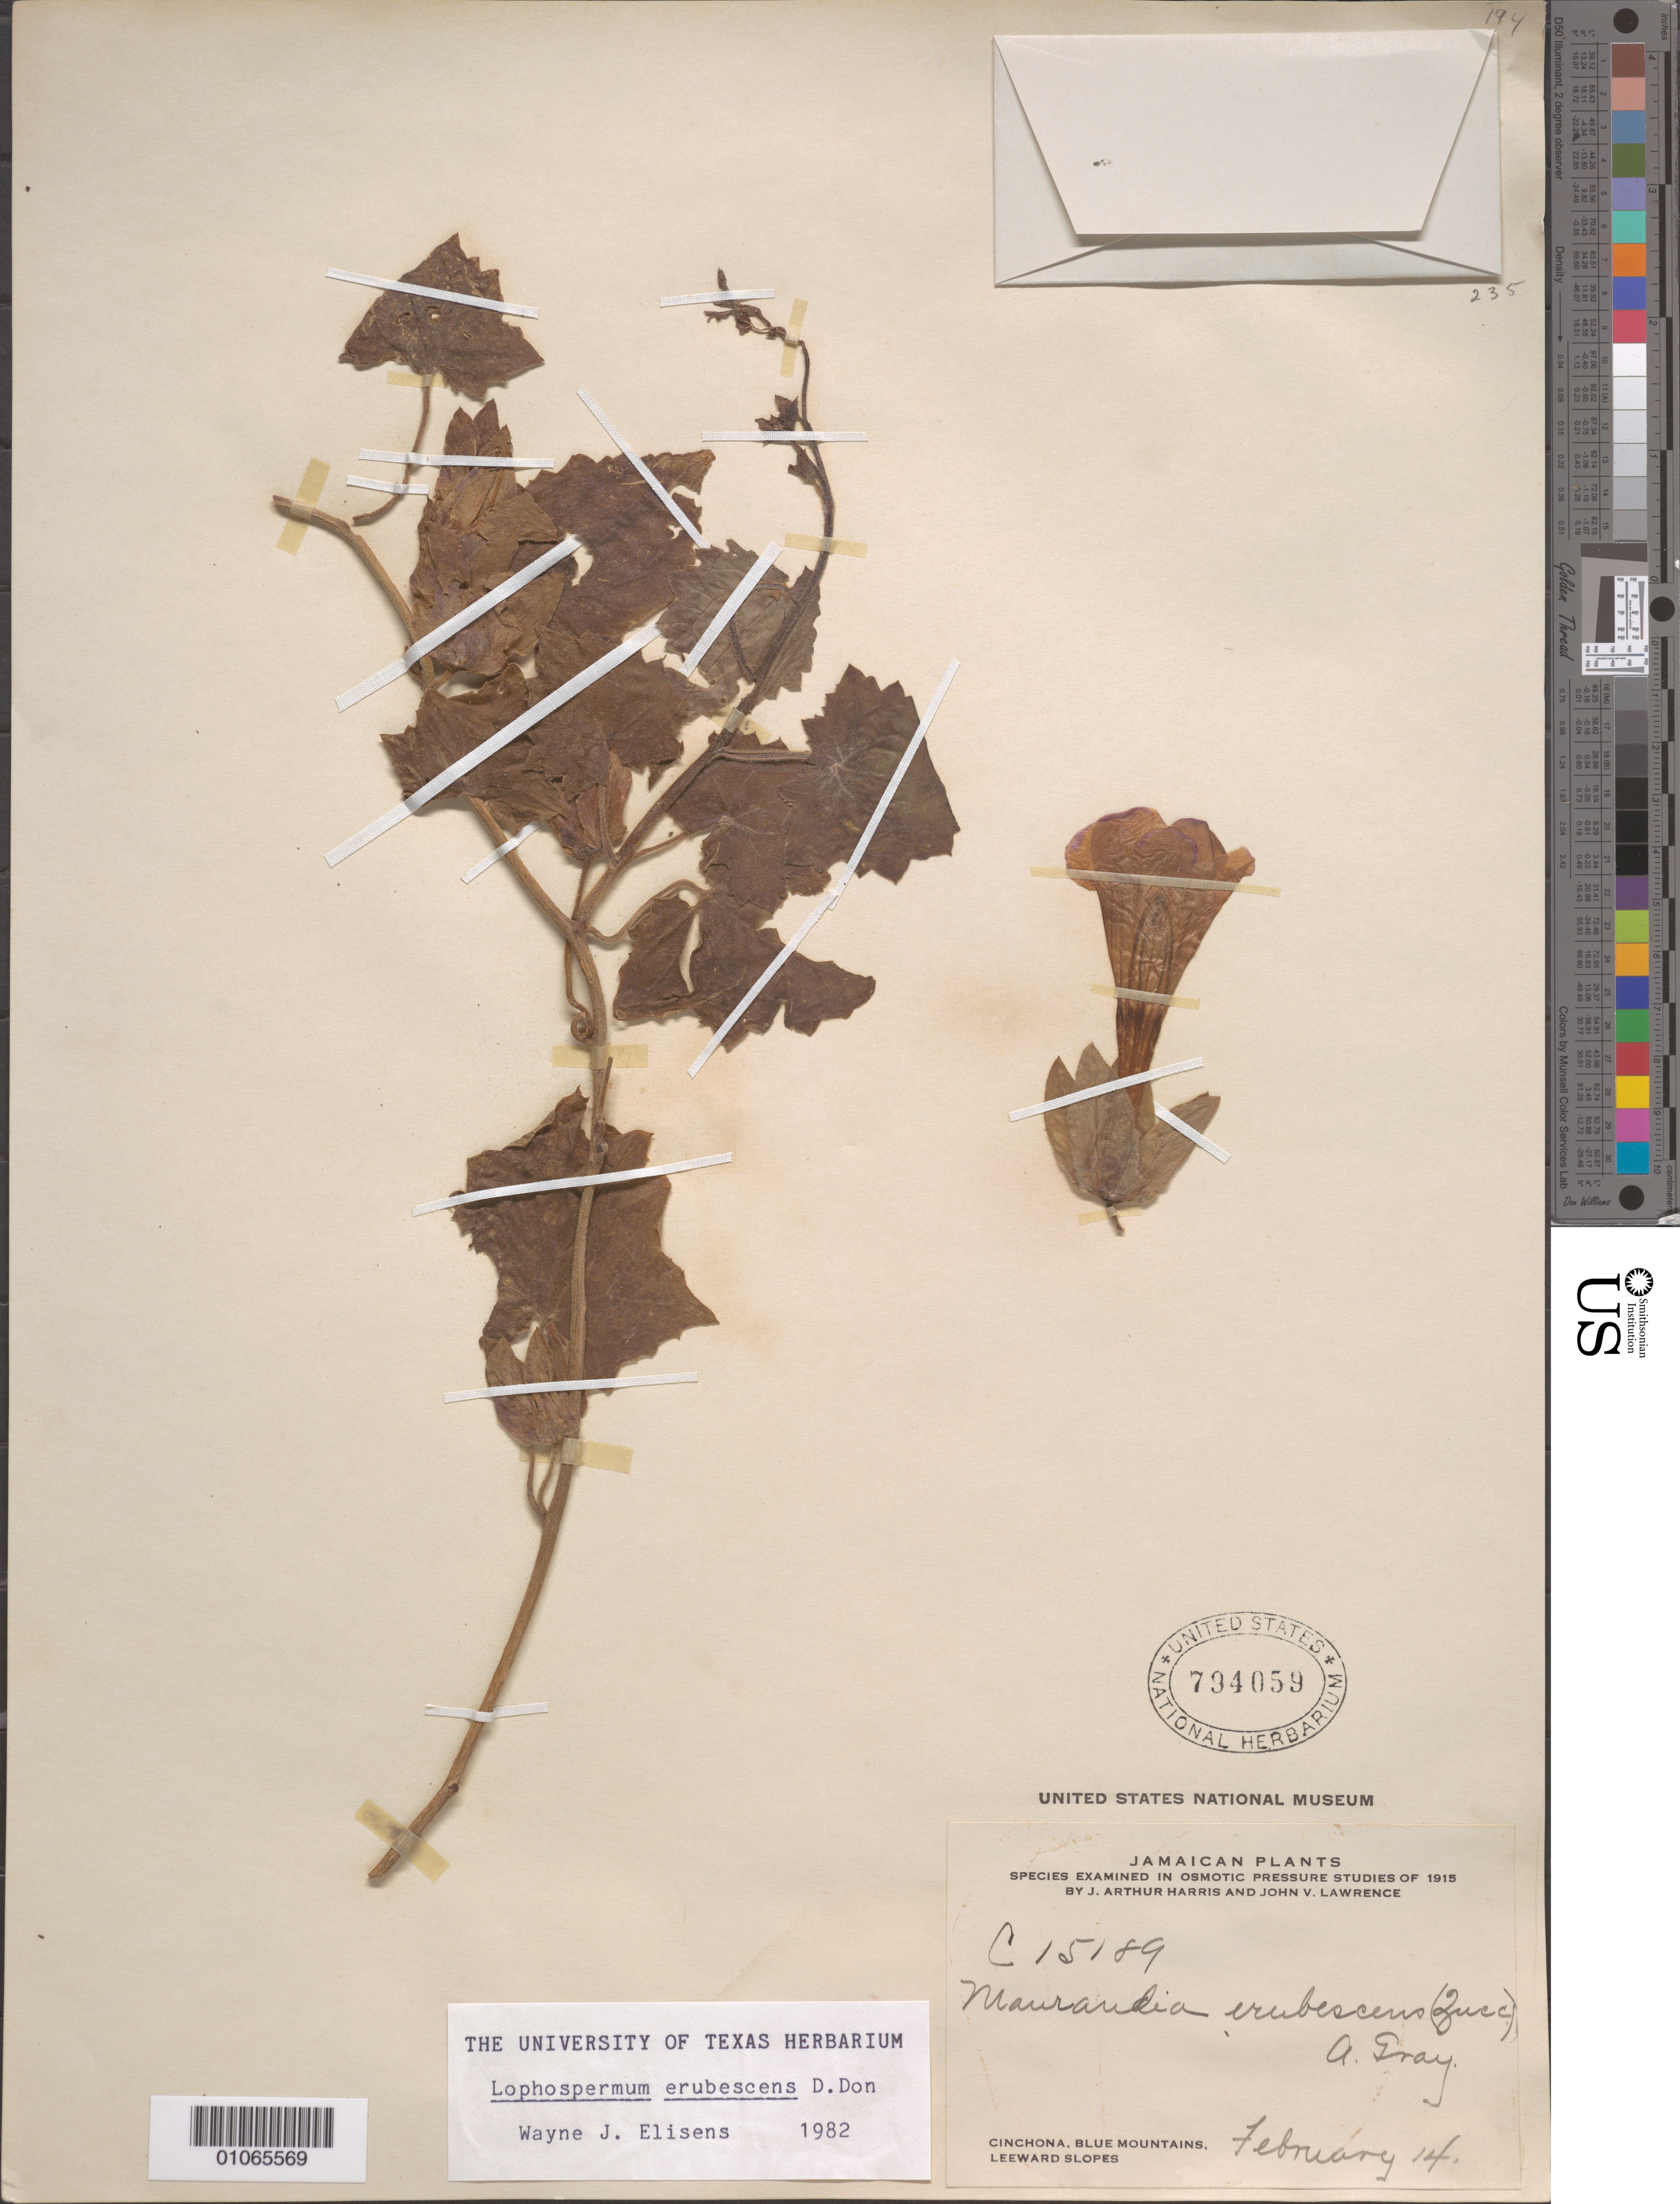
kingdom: Plantae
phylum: Tracheophyta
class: Magnoliopsida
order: Lamiales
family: Plantaginaceae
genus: Lophospermum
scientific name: Lophospermum erubescens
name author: D. Don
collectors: J. A. Harris & J. Lawrence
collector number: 15189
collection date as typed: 14 Feb 1915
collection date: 1915-02-14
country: Jamaica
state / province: Saint Andrew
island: Jamaica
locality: Cinchona, Blue Mountains, leeward slopes.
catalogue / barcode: US 794059